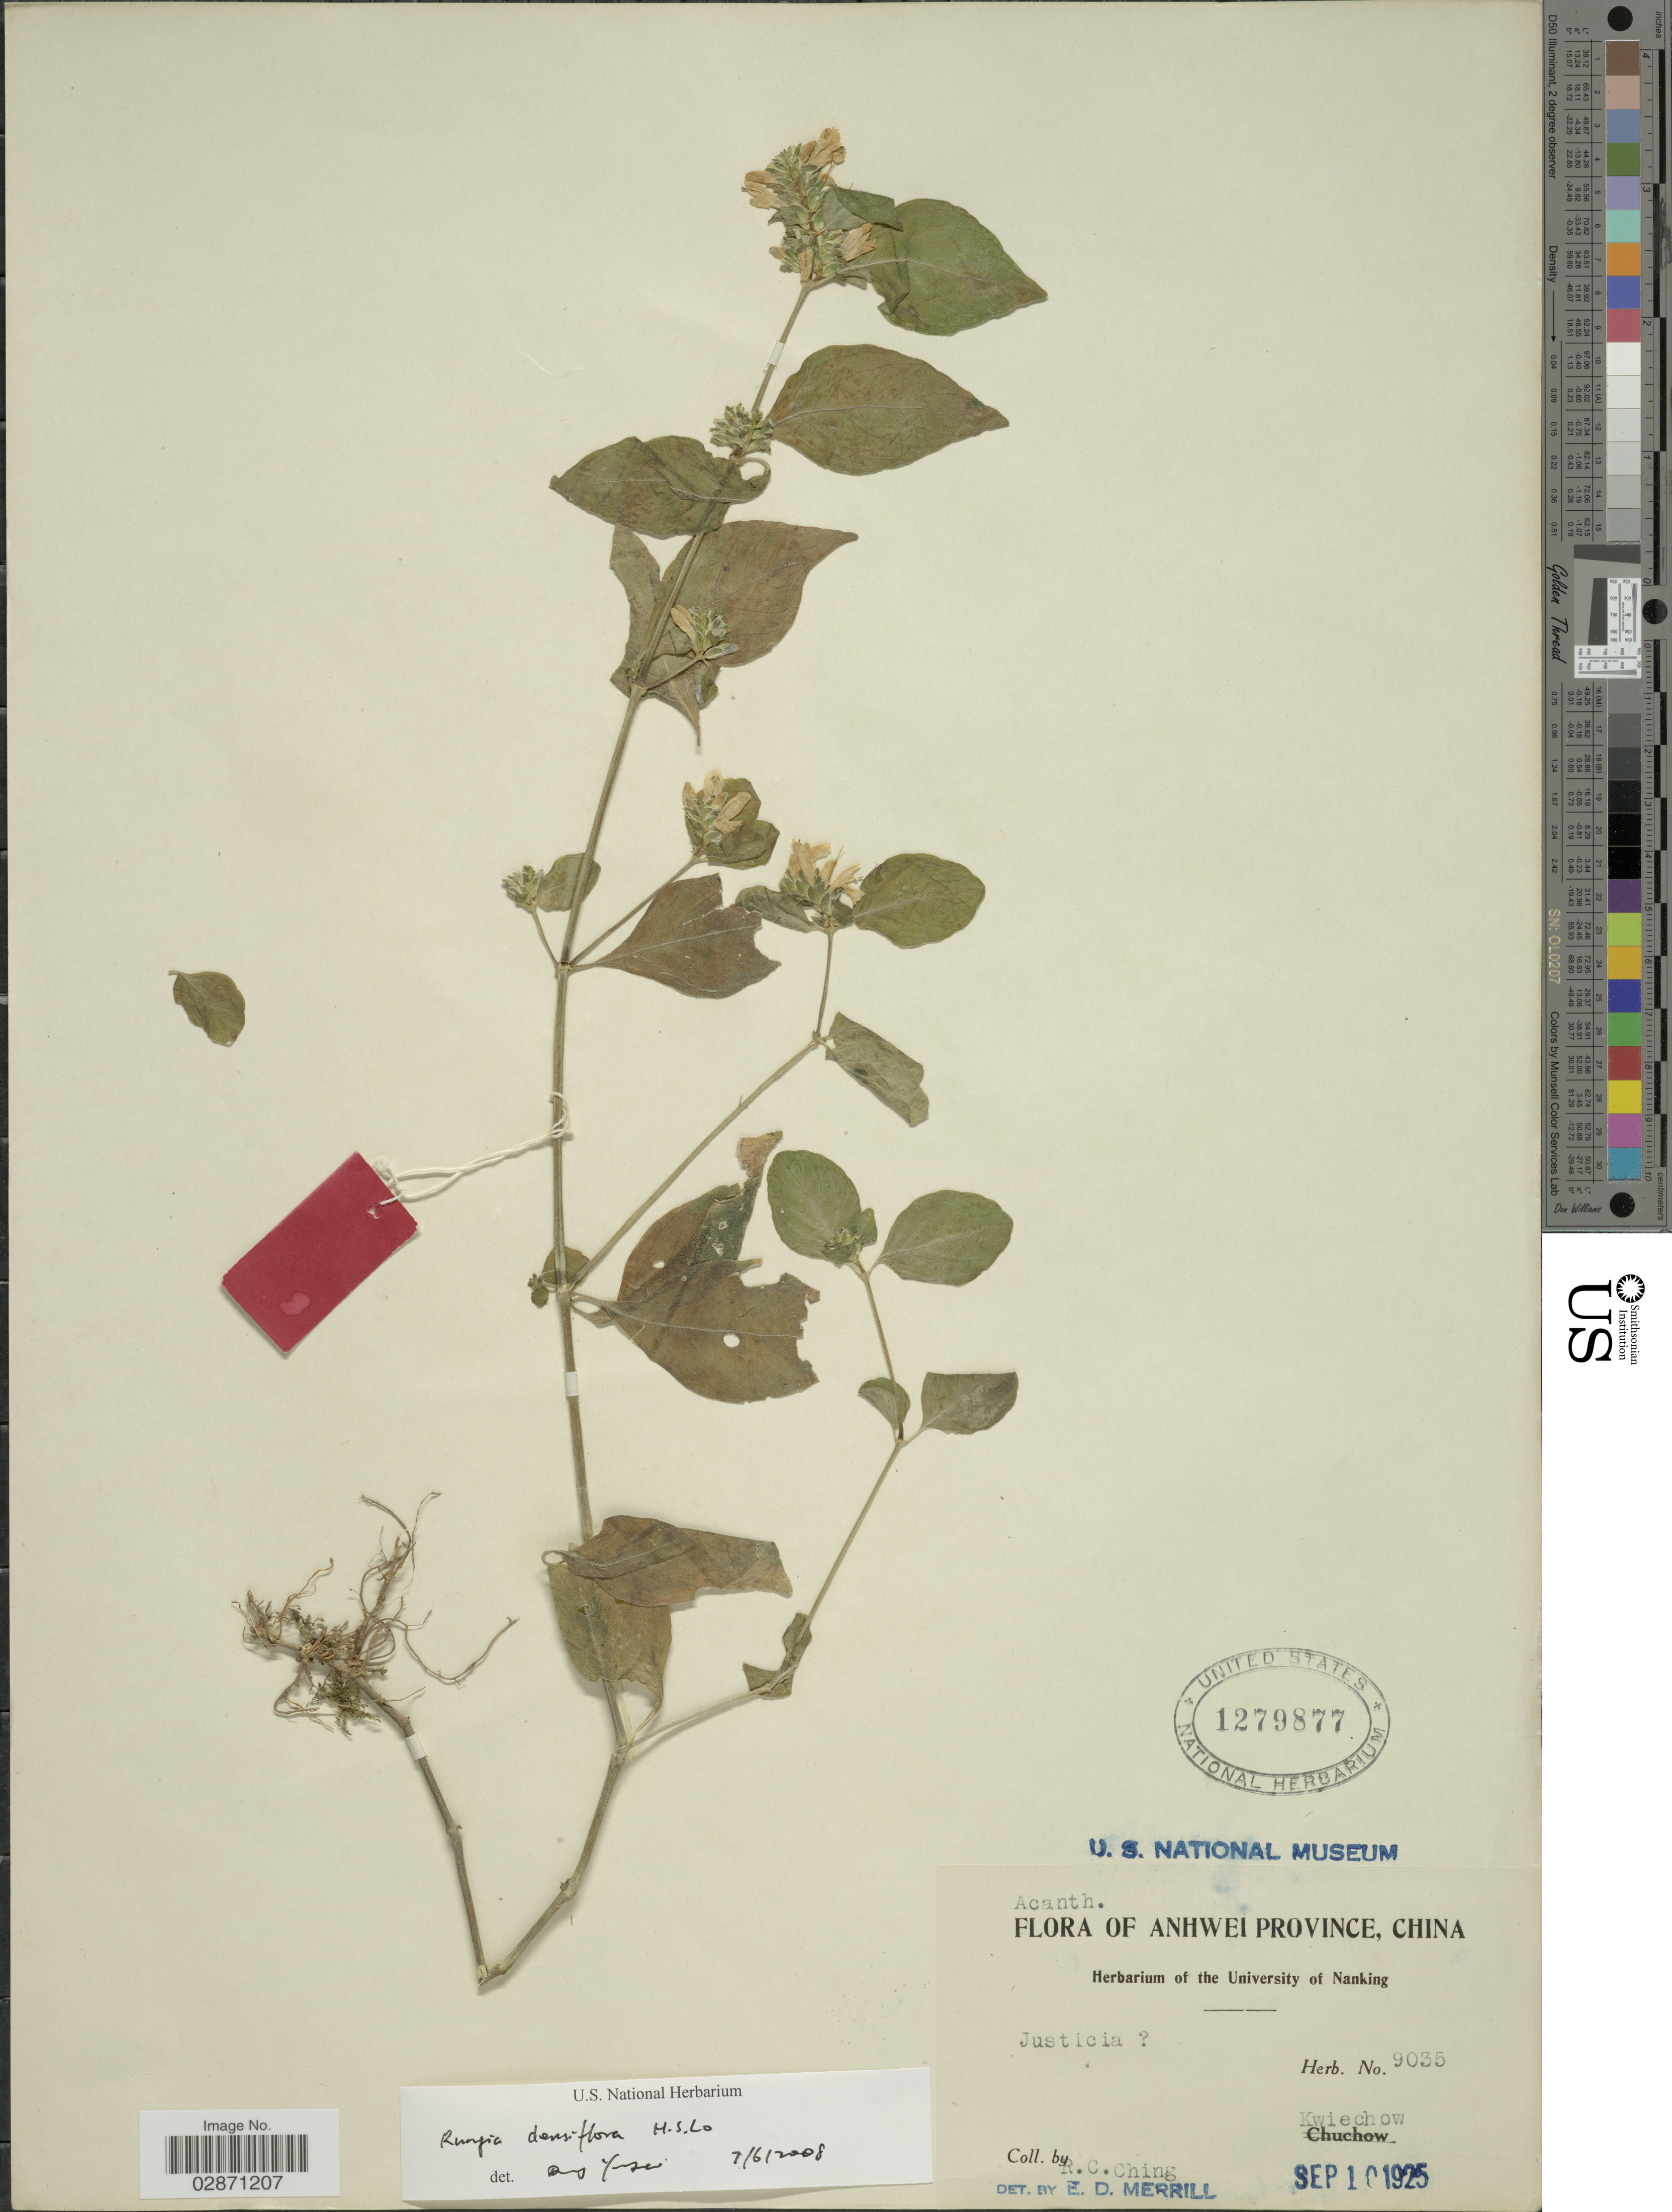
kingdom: Plantae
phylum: Tracheophyta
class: Magnoliopsida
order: Lamiales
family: Acanthaceae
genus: Rungia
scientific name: Rungia densiflora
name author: H.S. Lo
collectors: R. C. Ching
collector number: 9035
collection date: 1925-09-10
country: China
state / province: Anhui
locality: Anhwei province. Kwiechow.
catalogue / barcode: US 1279877